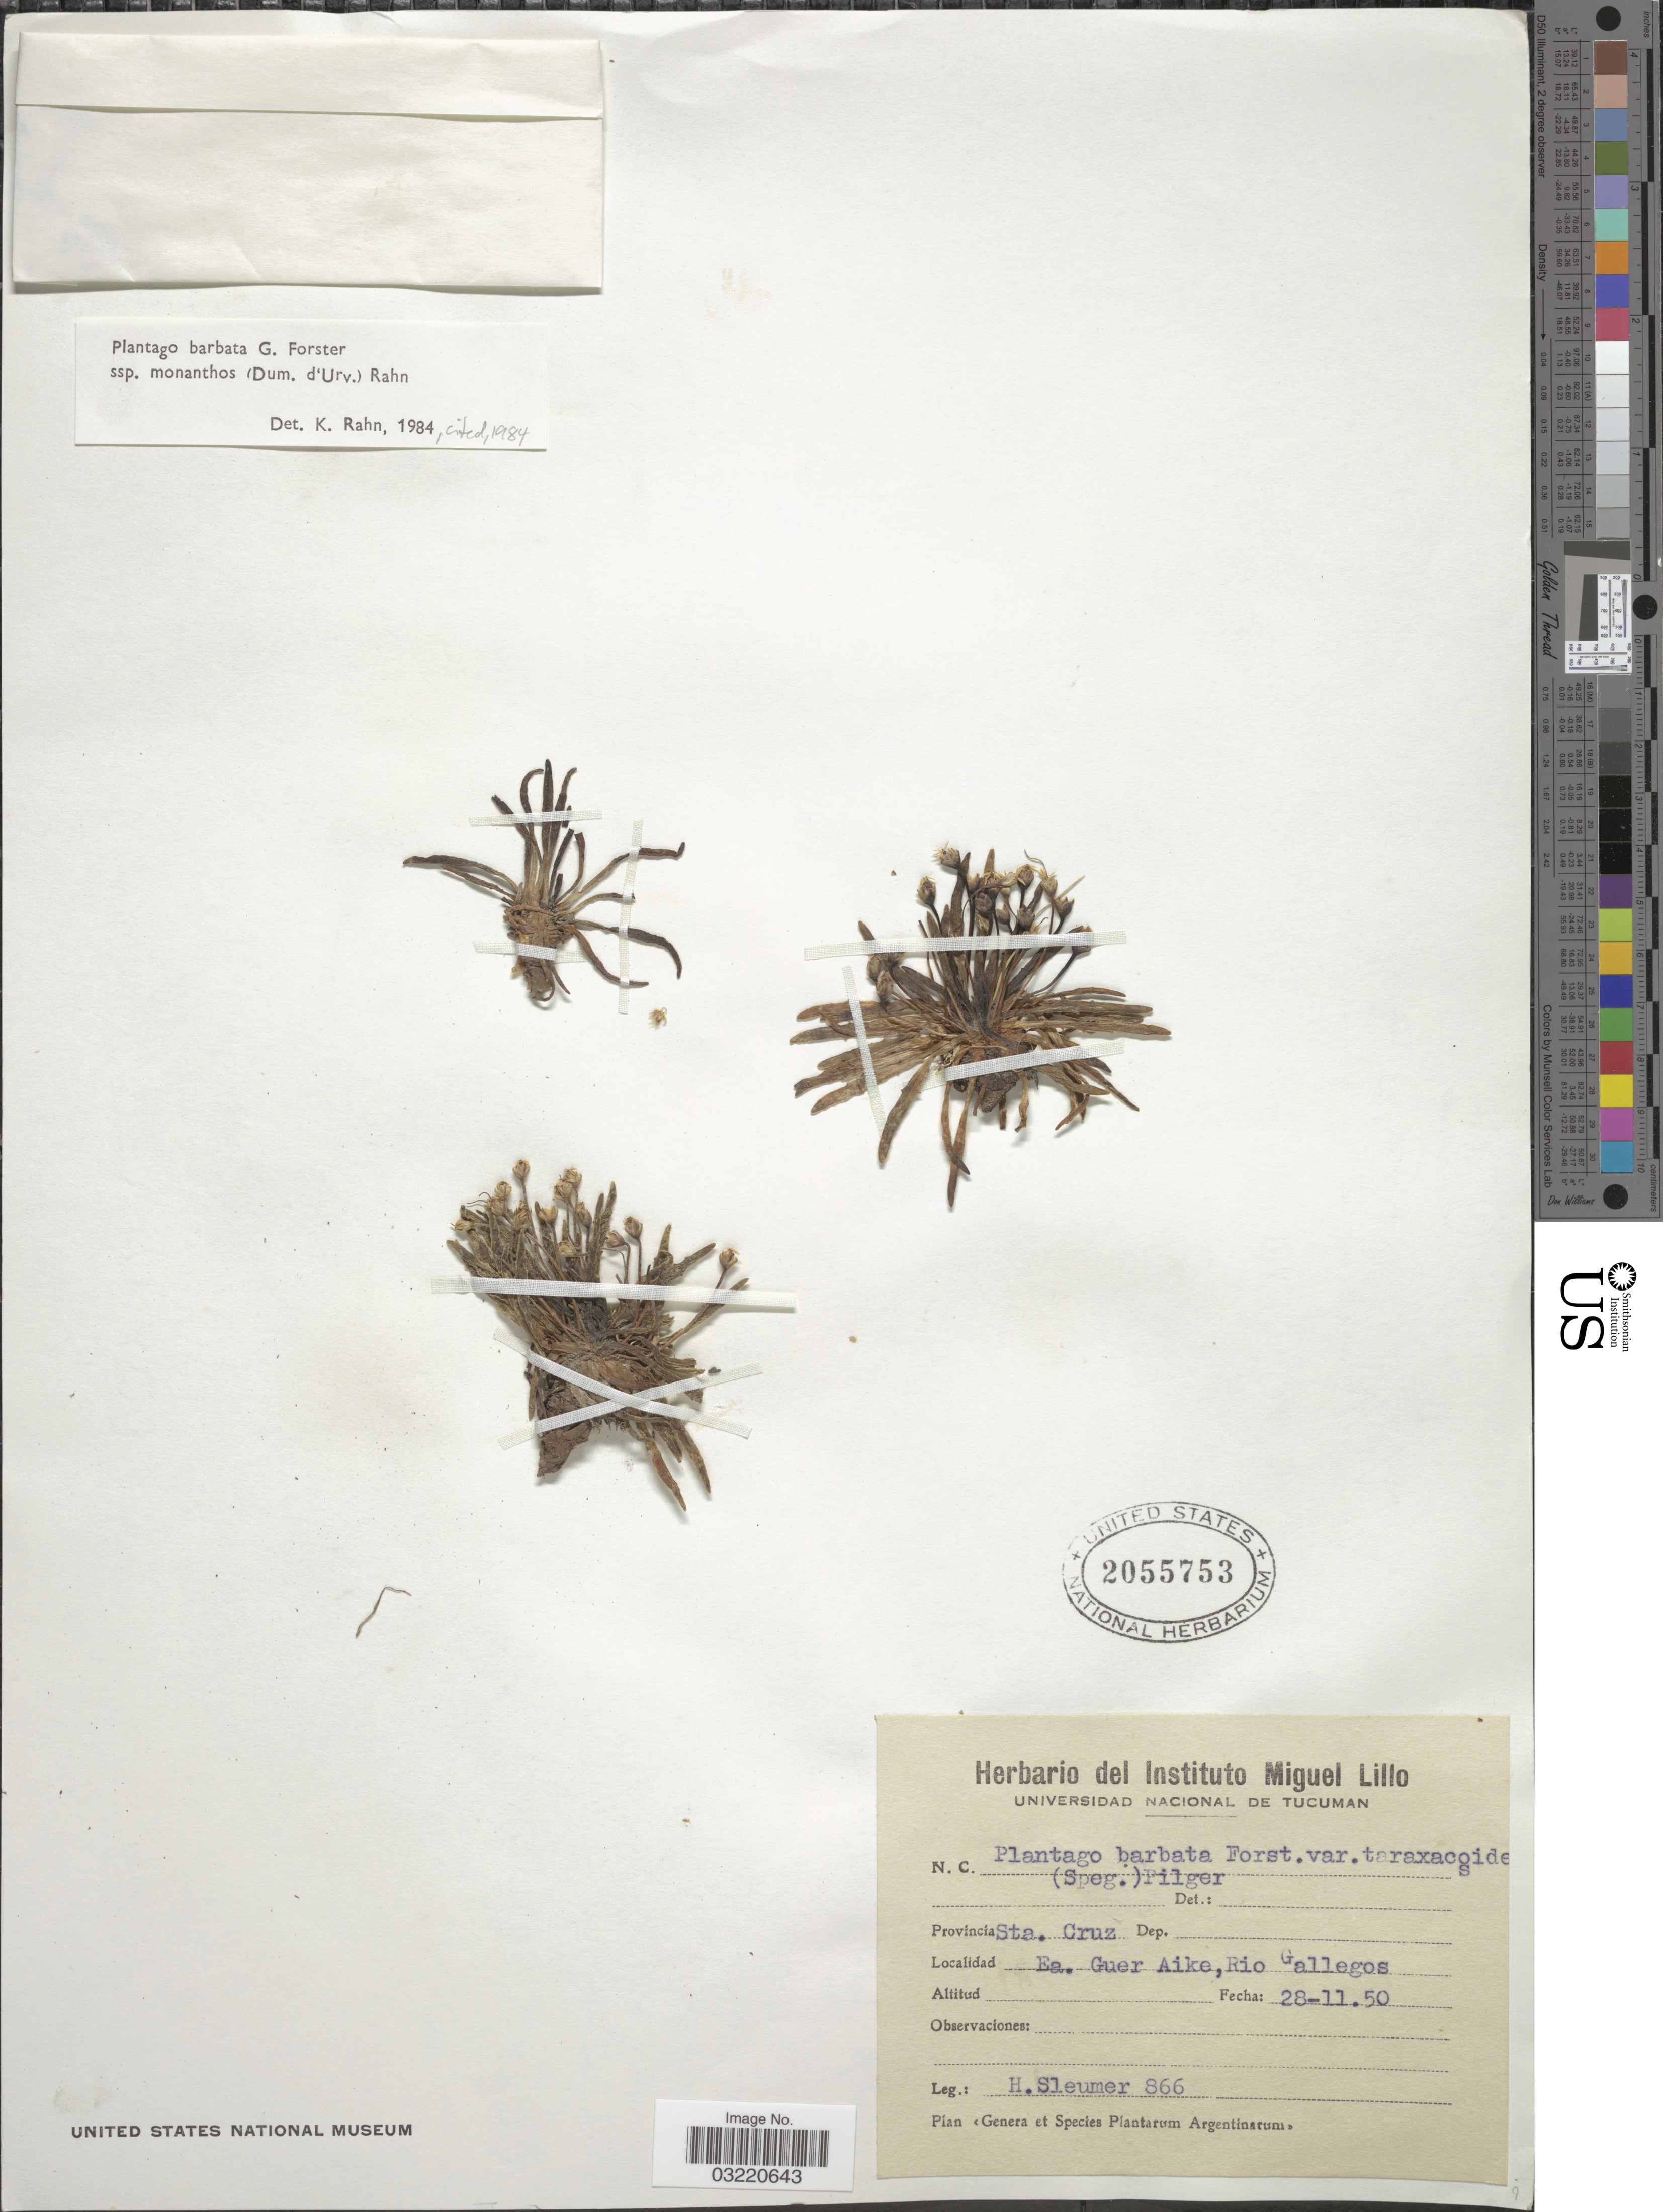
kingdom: Plantae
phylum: Tracheophyta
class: Magnoliopsida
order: Lamiales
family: Plantaginaceae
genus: Plantago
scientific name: Plantago barbata subsp. monanthos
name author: (d'Urv.) Rahn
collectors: H. O. Sleumer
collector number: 866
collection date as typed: Transcribed d/m/y: 28/11/50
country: Argentina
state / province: Santa Cruz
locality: Sta. Cruz. Ea. Guer Aike, Rio Gallegos.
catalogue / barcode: US 2055753